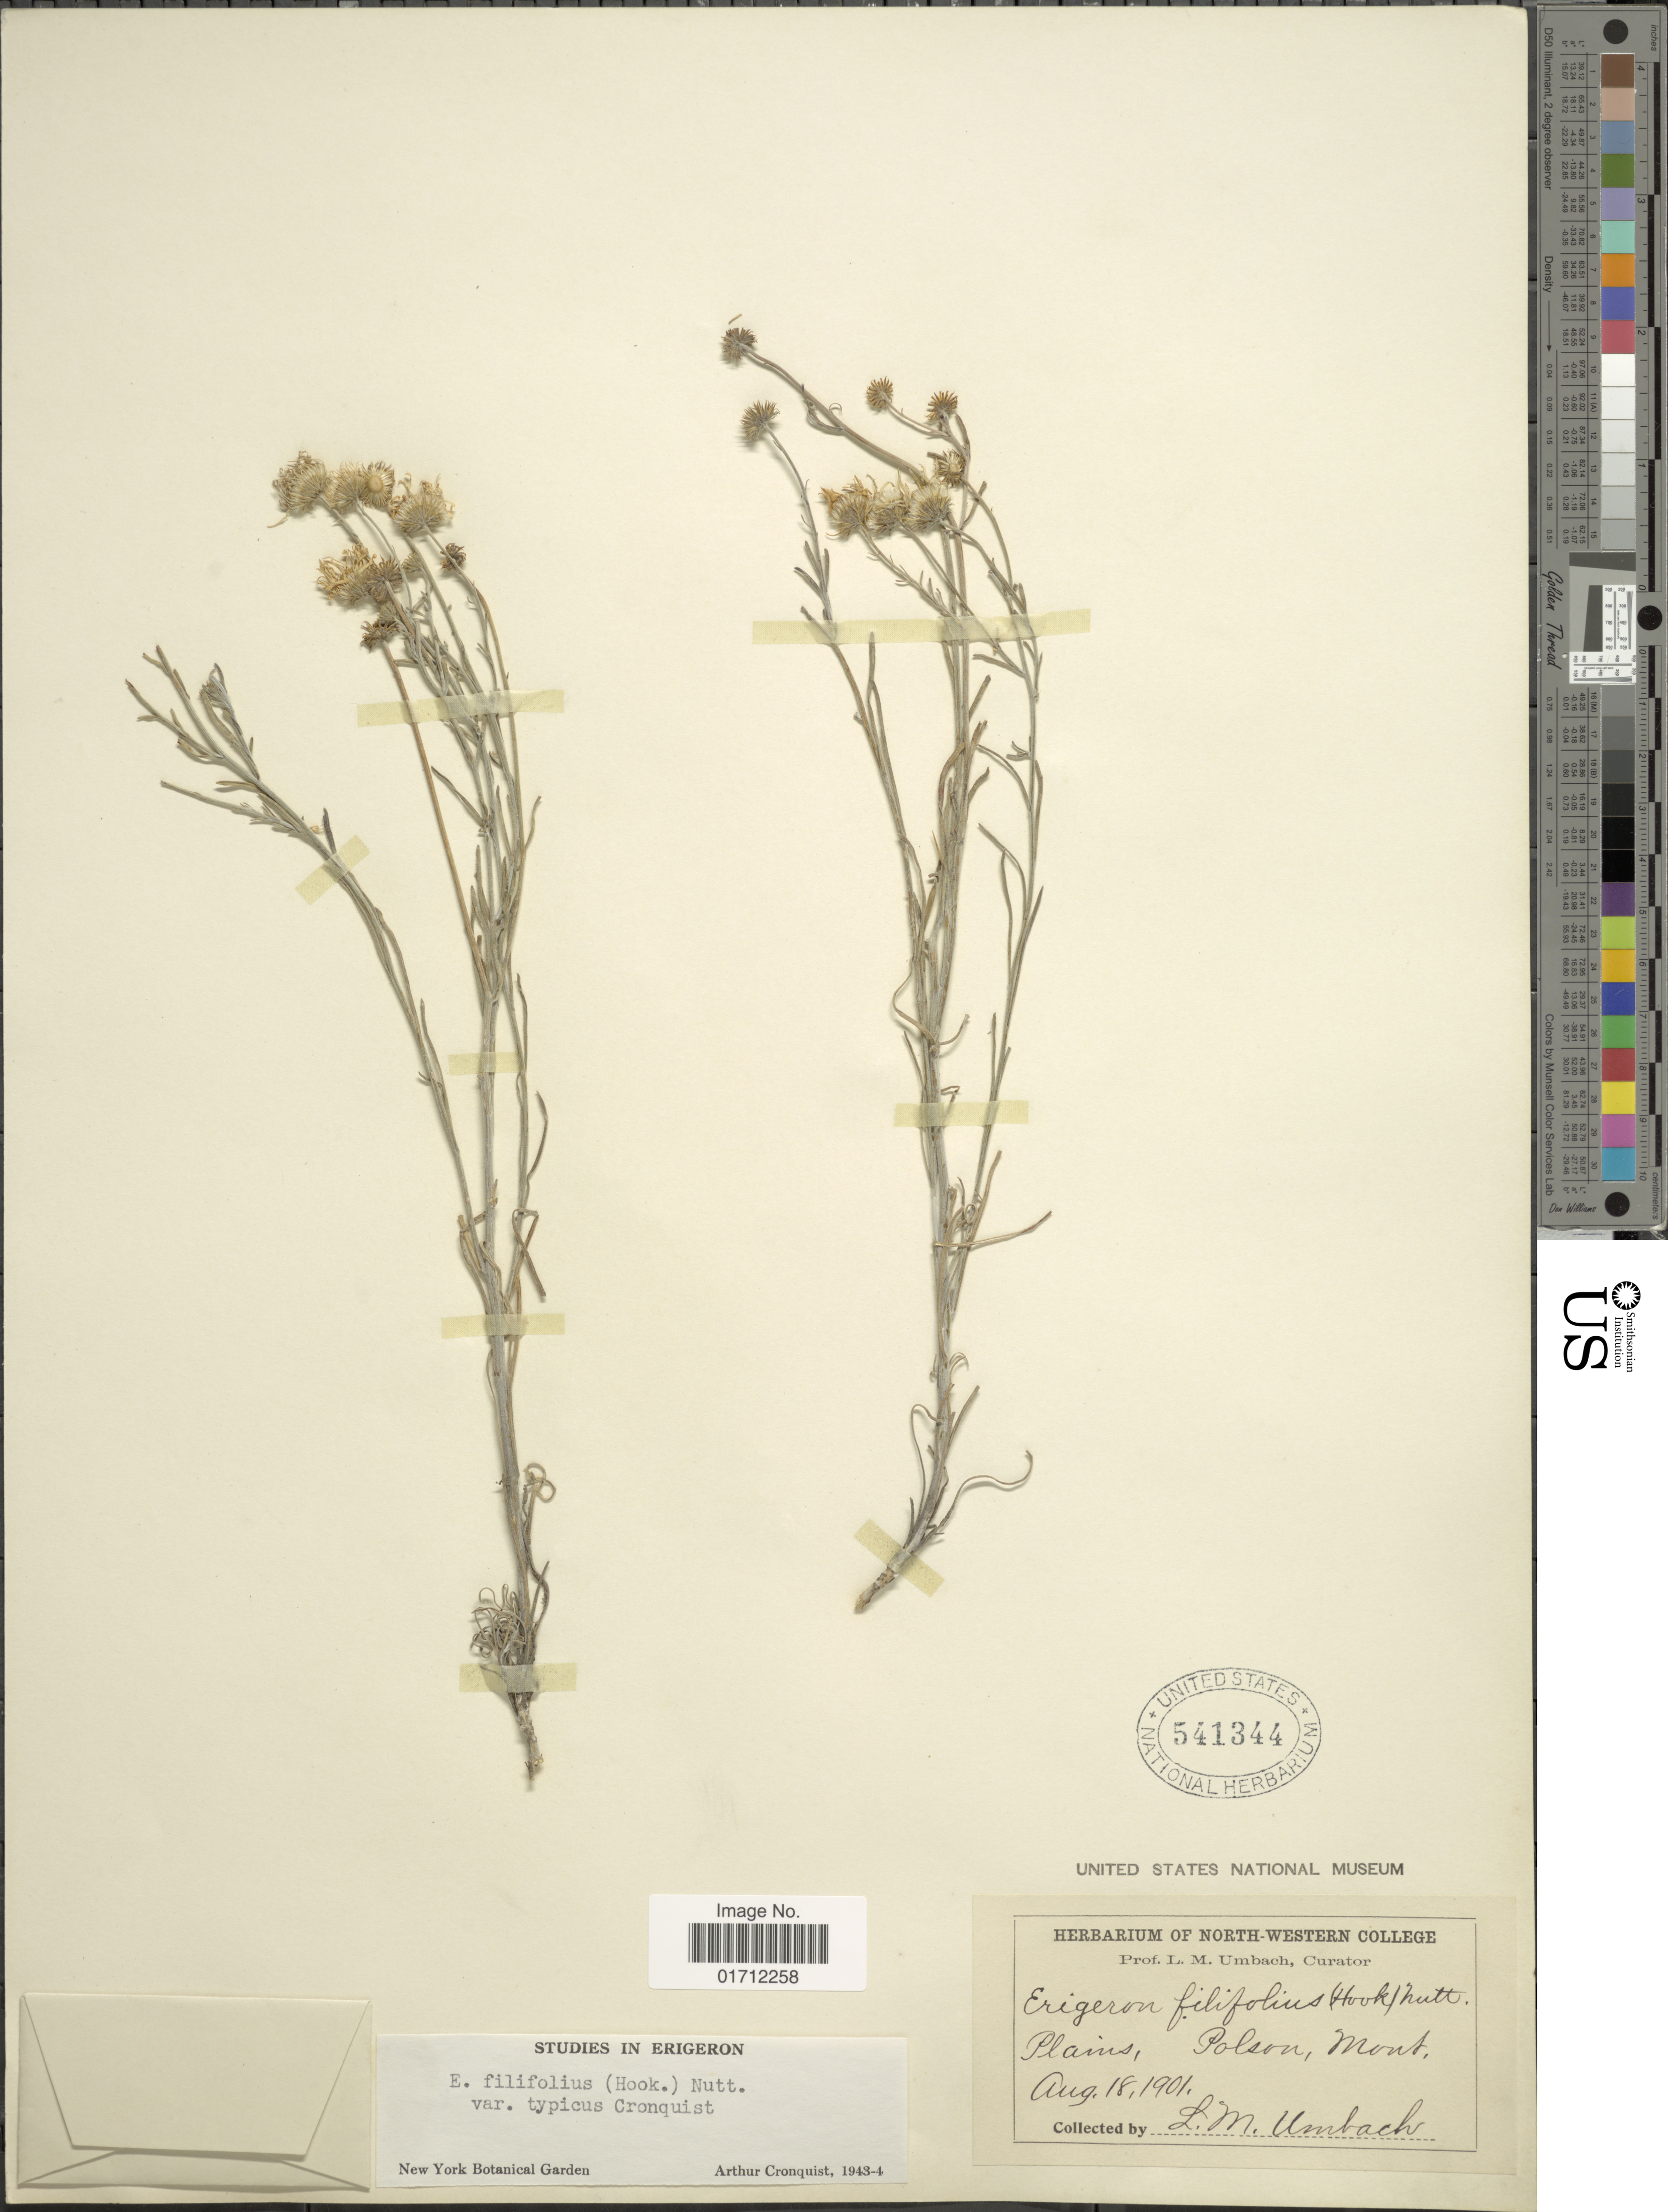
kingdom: Plantae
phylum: Tracheophyta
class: Magnoliopsida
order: Asterales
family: Asteraceae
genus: Erigeron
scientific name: Erigeron filifolius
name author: (Hook.) Nutt.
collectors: L. M. Umbach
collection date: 1901-08-18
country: United States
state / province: Montana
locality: Plains, Polson.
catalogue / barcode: US 541344